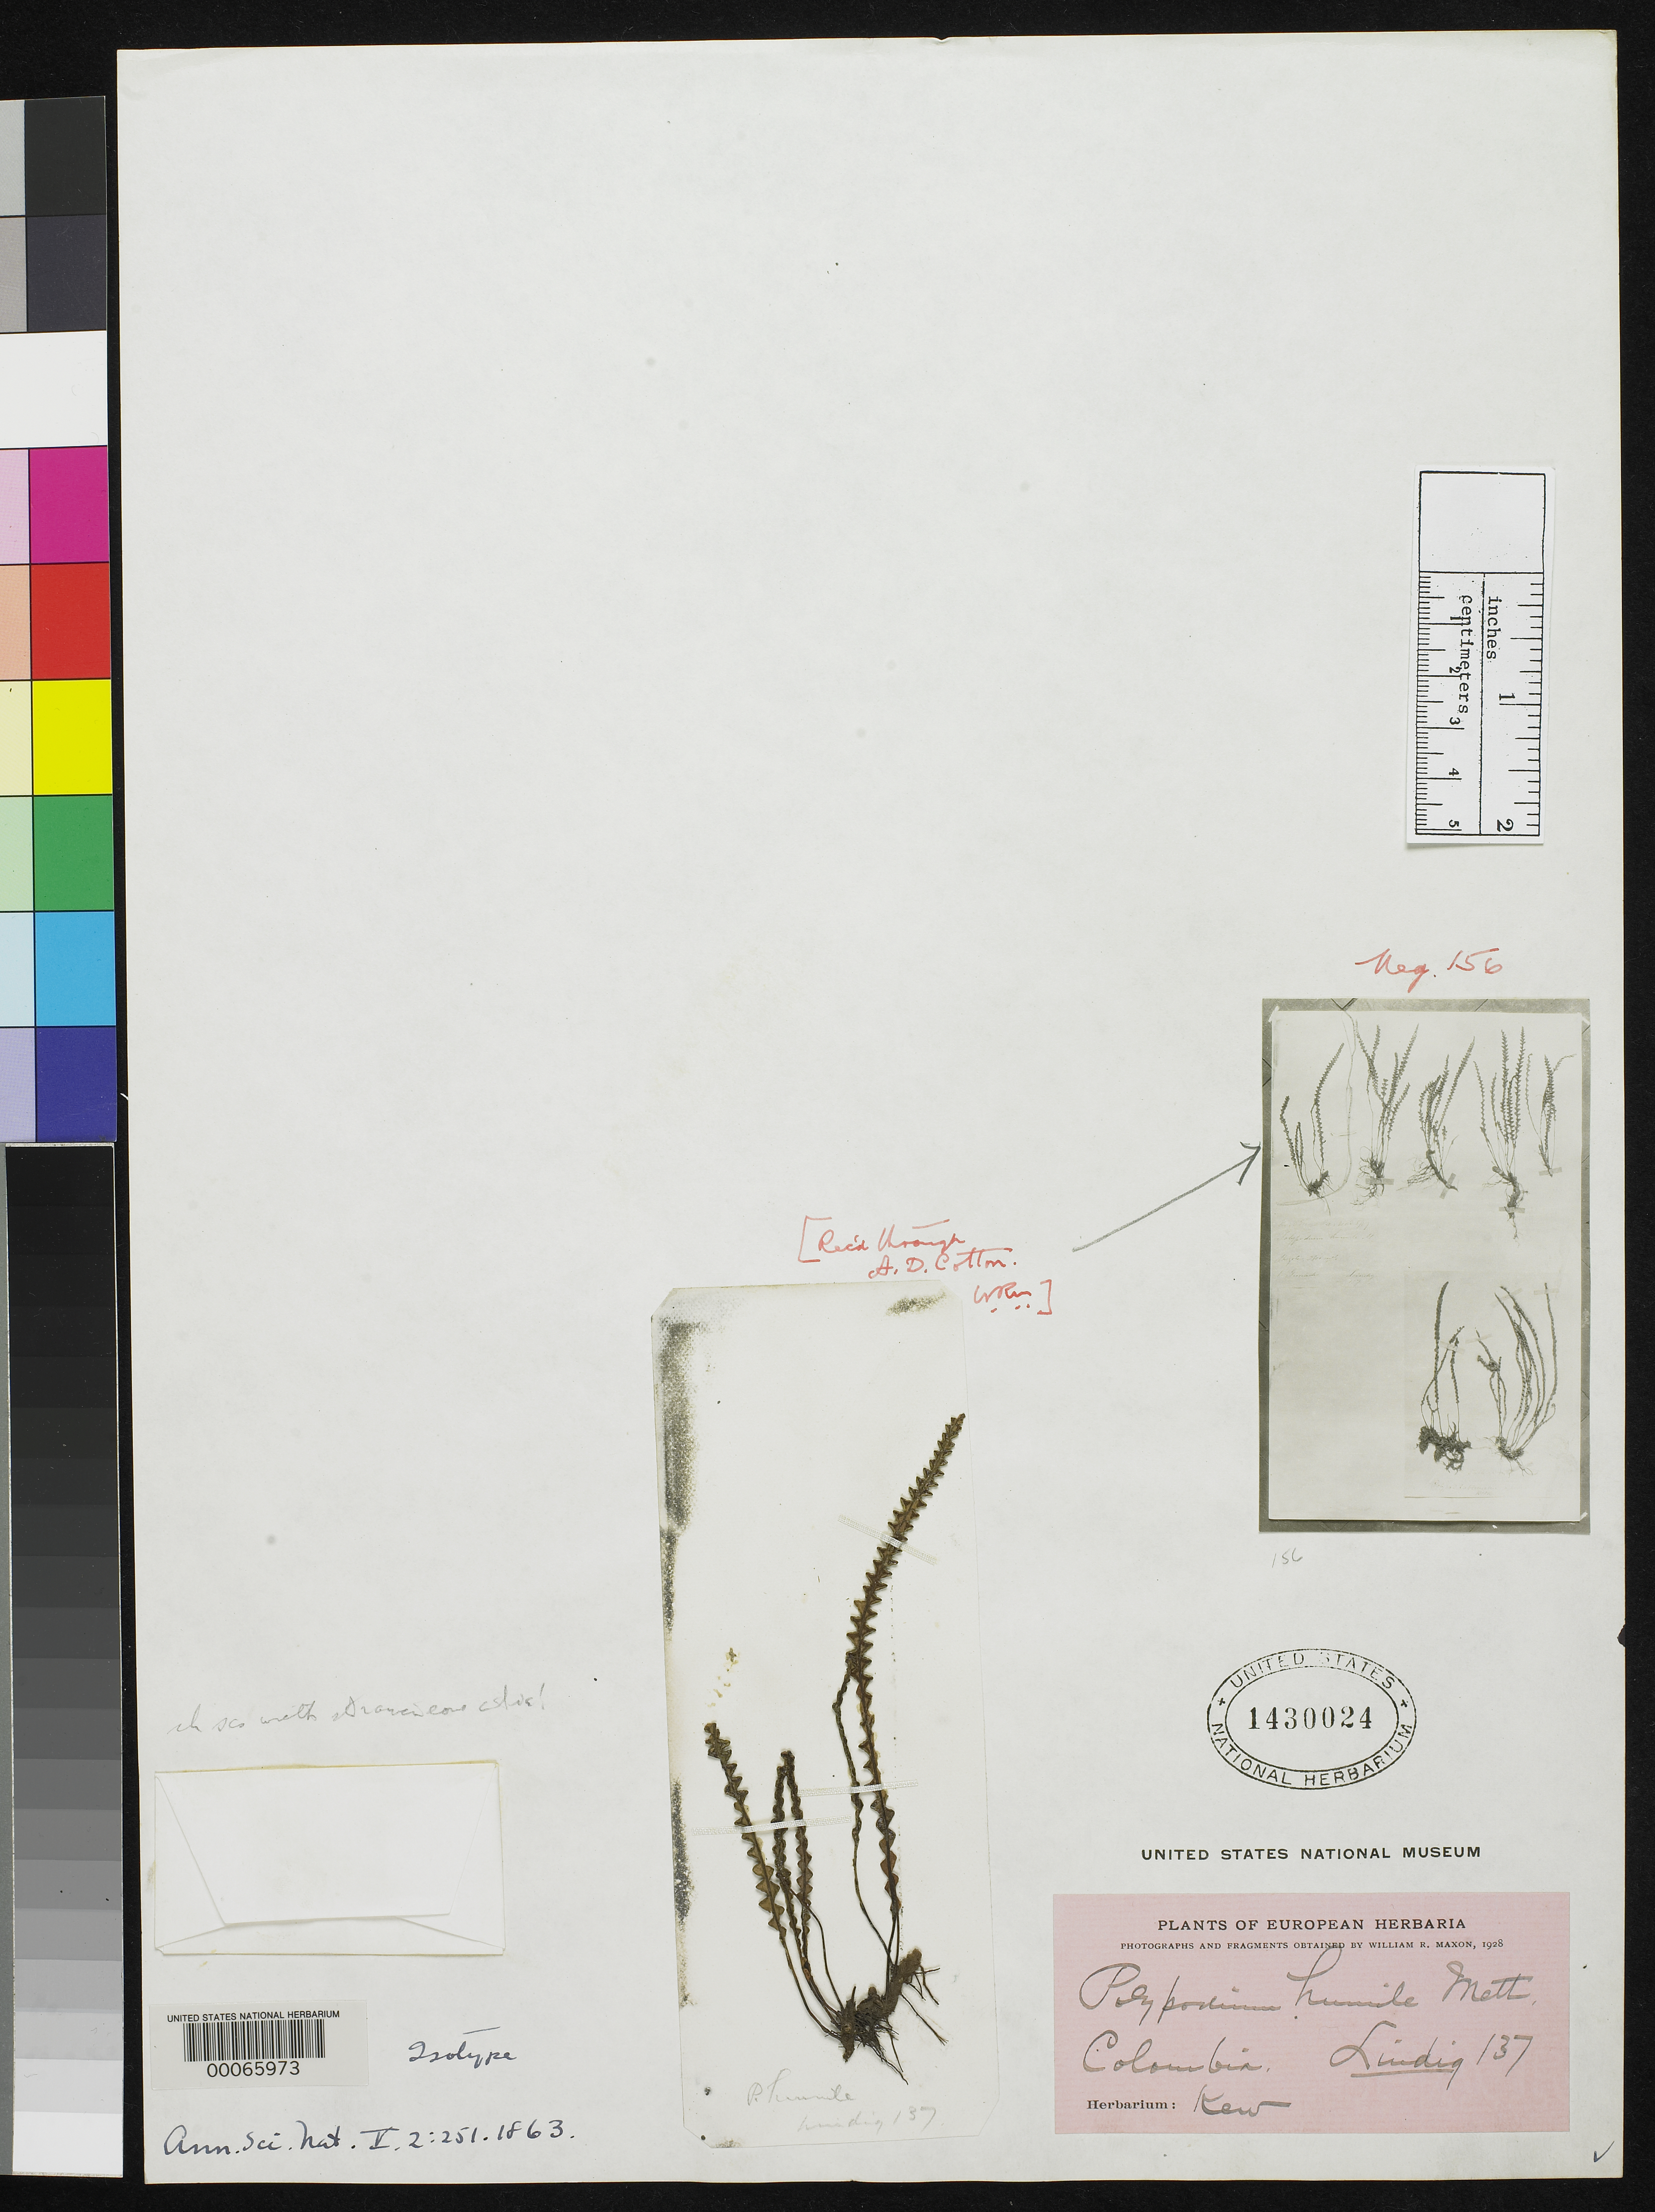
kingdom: Plantae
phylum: Tracheophyta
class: Polypodiopsida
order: Polypodiales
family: Polypodiaceae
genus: Polypodium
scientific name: Polypodium humile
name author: Mett.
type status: Type Collection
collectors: A. Lindig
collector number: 137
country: Colombia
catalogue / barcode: US 1430024